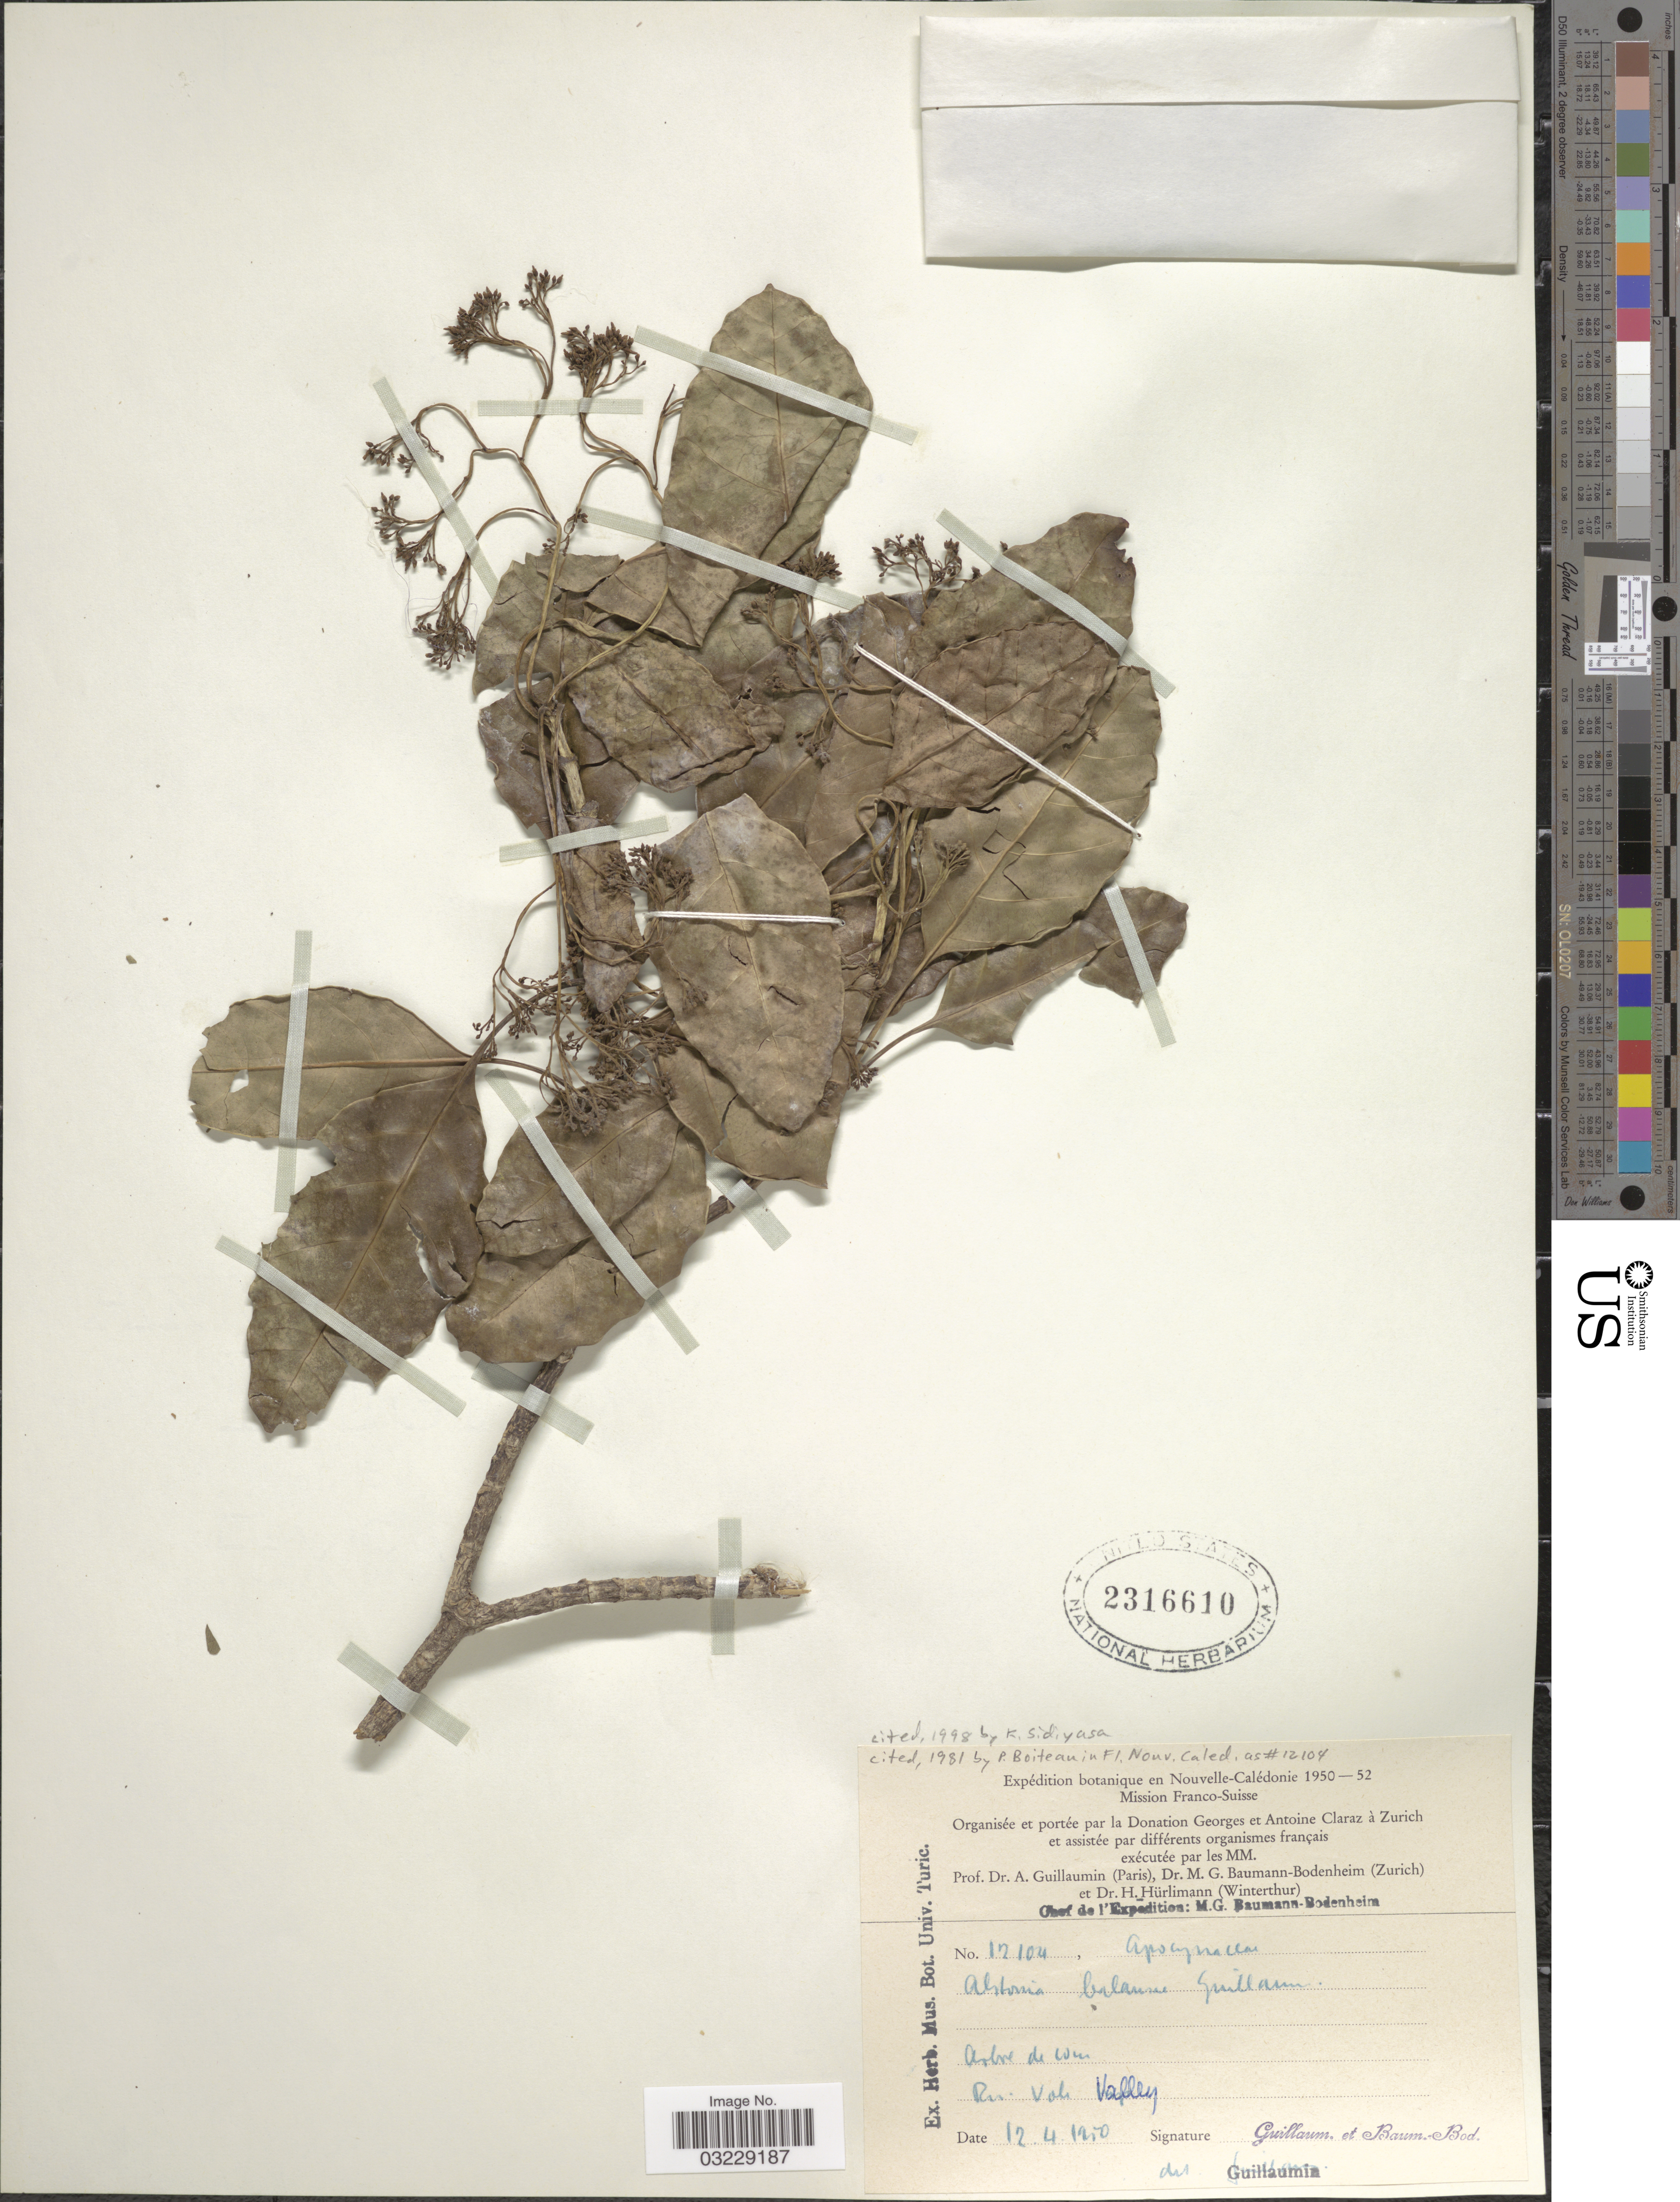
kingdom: Plantae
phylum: Tracheophyta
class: Magnoliopsida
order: Gentianales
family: Apocynaceae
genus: Alstonia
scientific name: Alstonia balansae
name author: Guillaumin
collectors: A. Guillaumin & M. G. Baumann-Bodenheim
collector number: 12104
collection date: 1950-04-12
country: New Caledonia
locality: Riv. Voh Valley.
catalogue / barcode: US 2316610